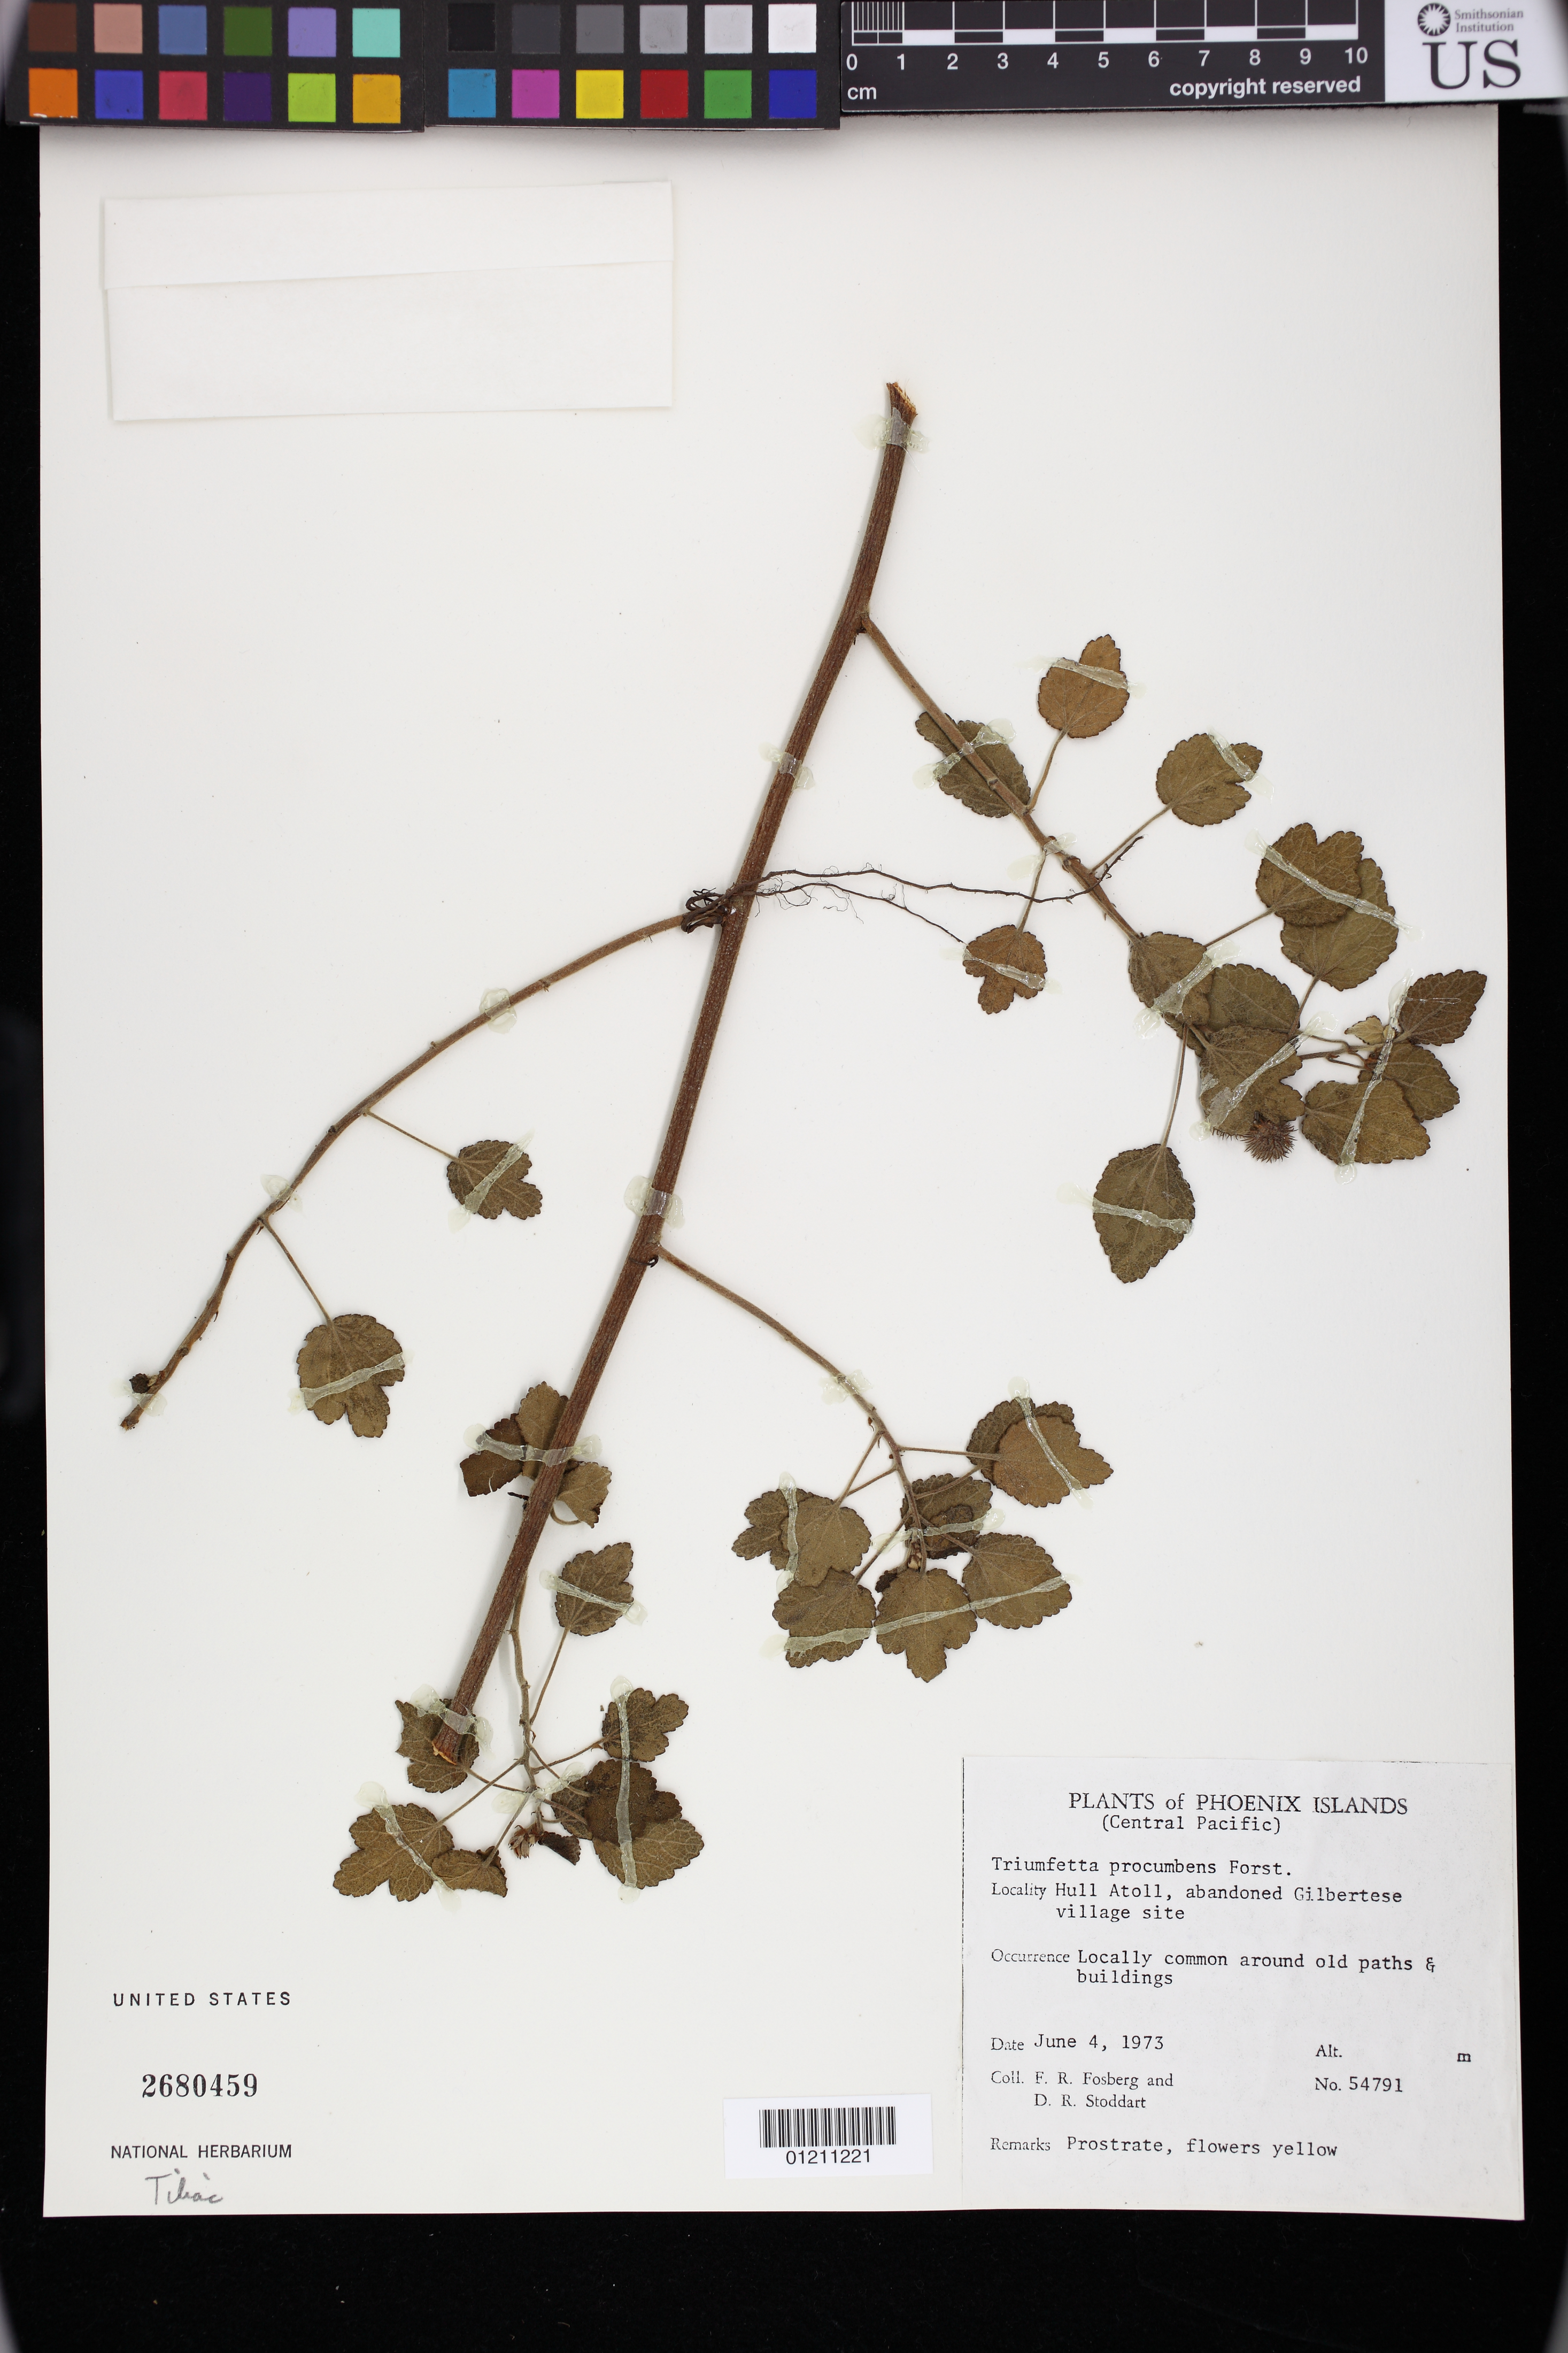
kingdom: Plantae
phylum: Tracheophyta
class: Magnoliopsida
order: Malvales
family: Malvaceae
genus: Triumfetta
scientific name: Triumfetta procumbens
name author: G. Forst.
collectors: F. R. Fosberg & D. R. Stoddart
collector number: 54791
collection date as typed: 06 Apr 1973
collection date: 1973-04-06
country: Kiribati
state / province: Phoenix Islands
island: Orona [Hull] Atoll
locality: Hull Atoll, abandoned Gilbertese village site.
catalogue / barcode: US 2680459